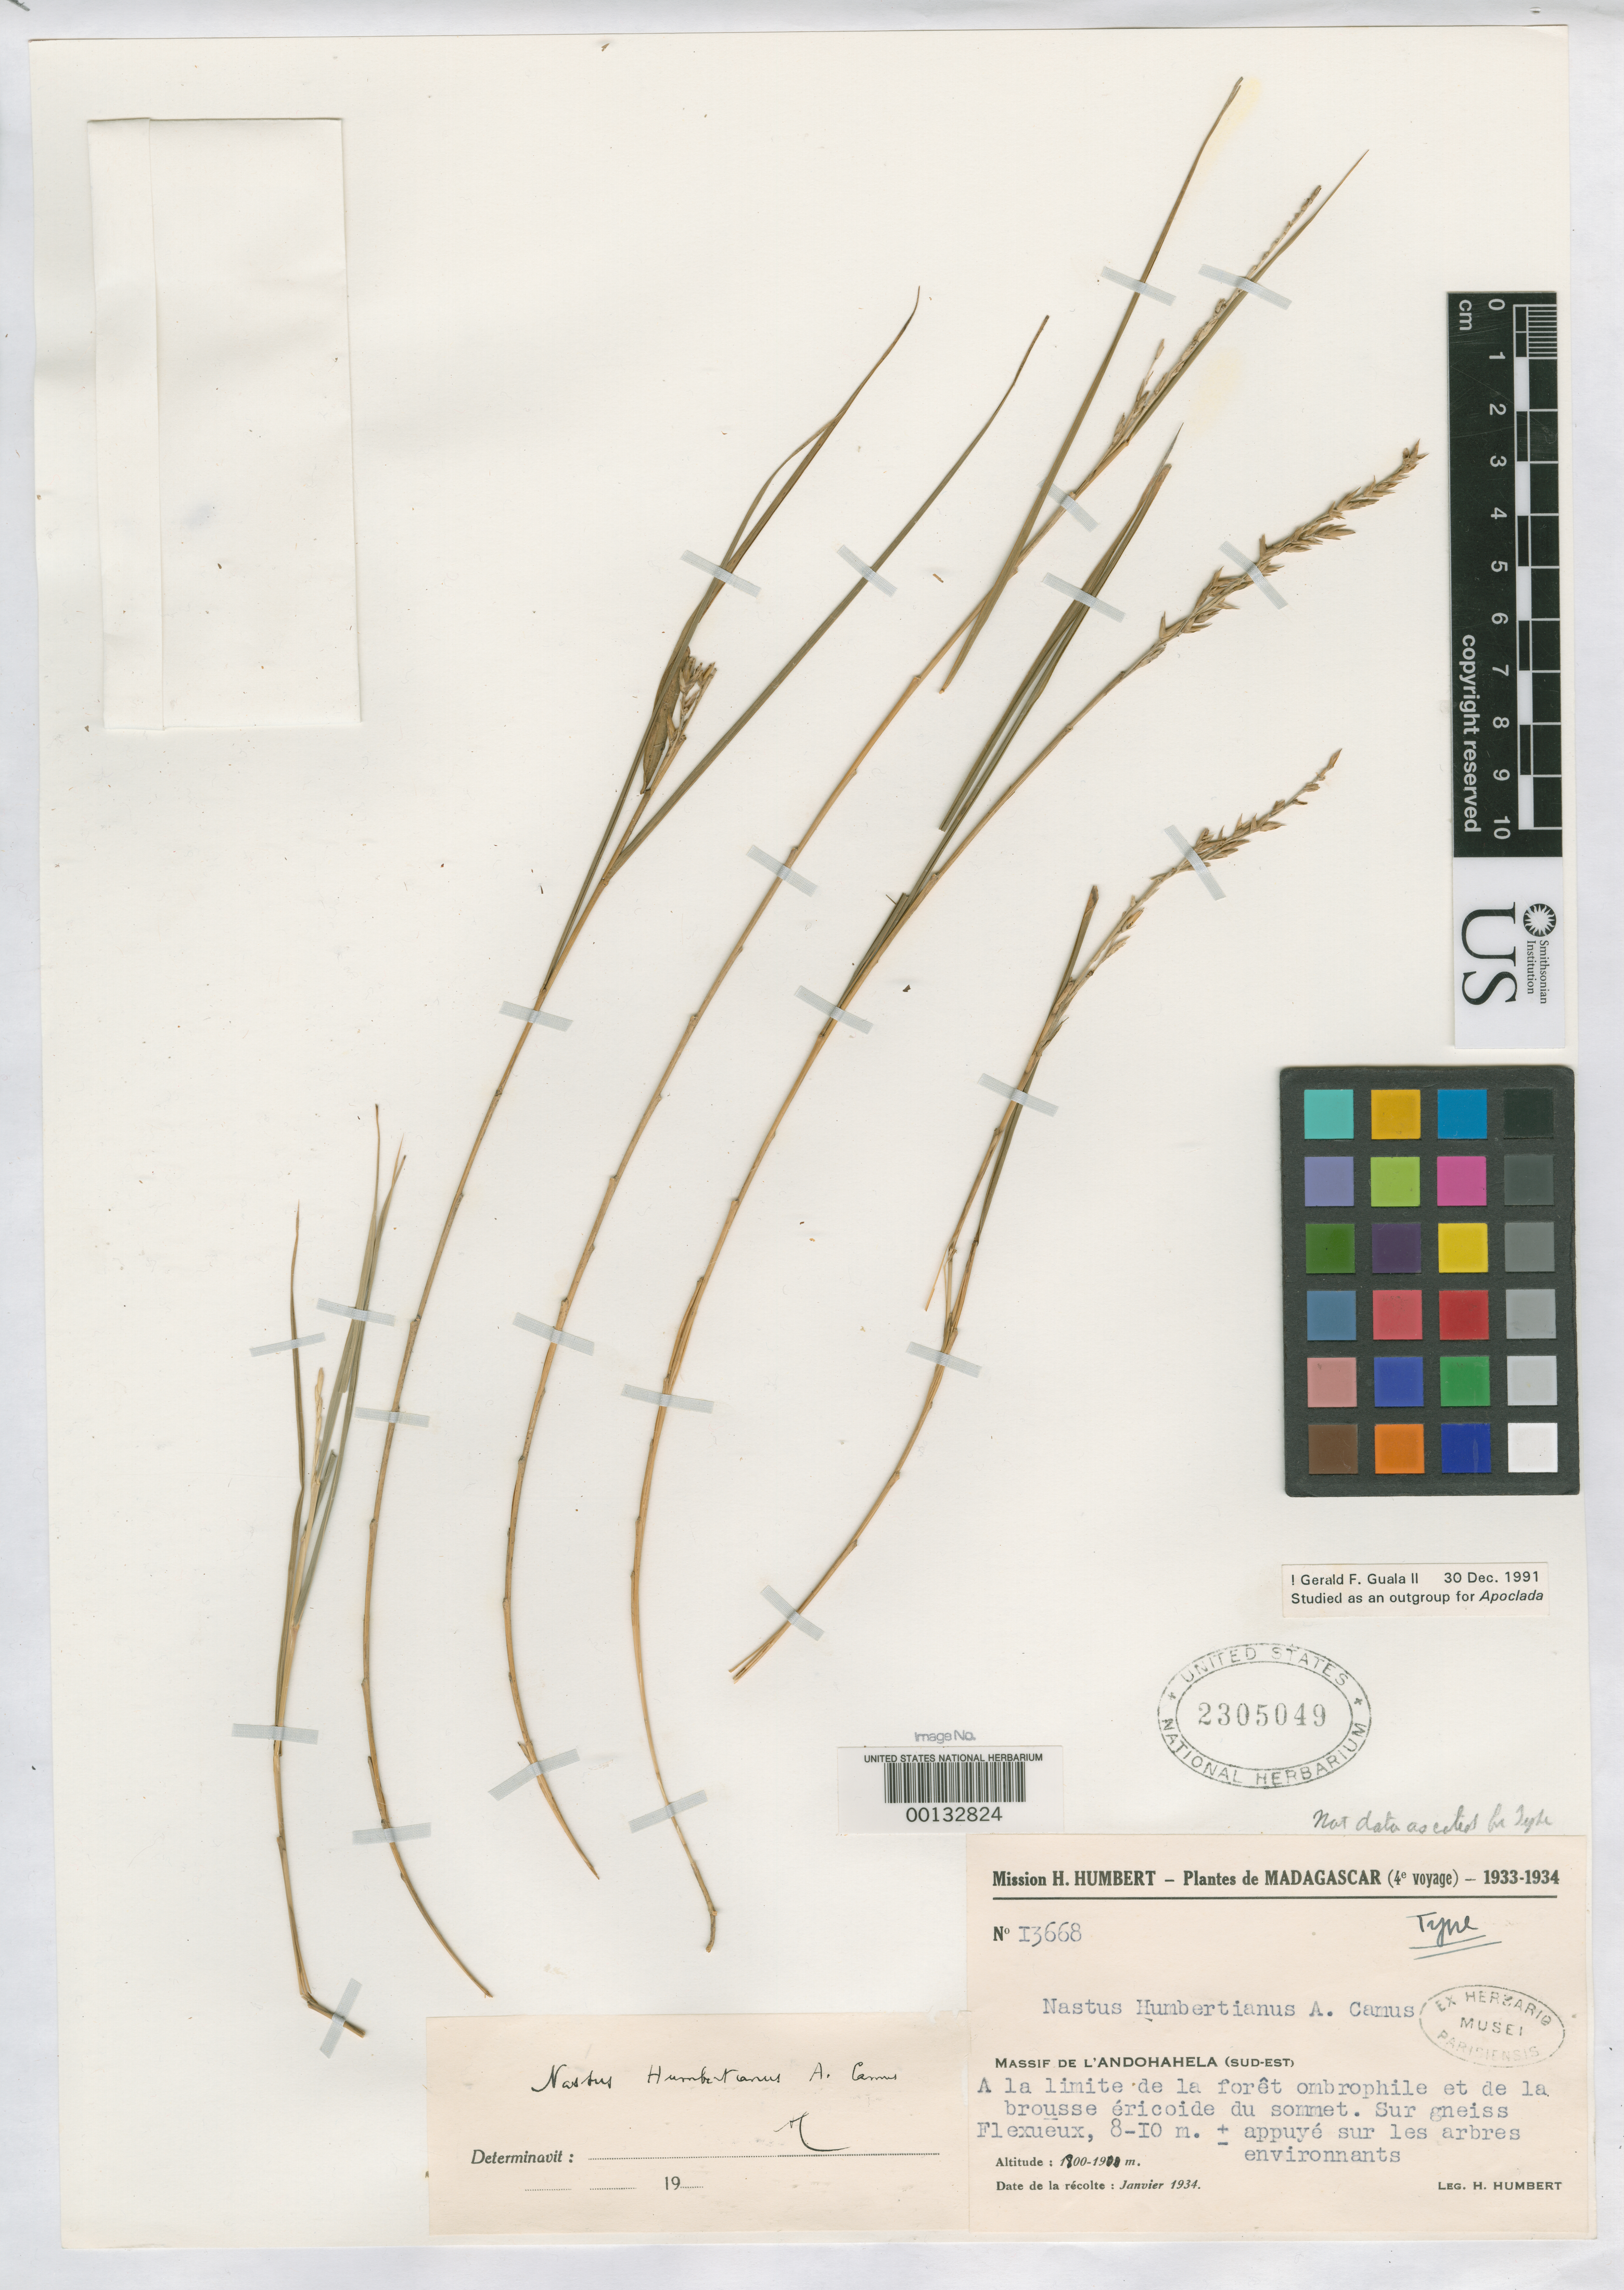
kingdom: Plantae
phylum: Tracheophyta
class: Liliopsida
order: Poales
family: Poaceae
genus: Nastus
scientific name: Nastus humbertianus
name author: A. Camus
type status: Type Collection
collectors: H. Humbert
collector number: I 3668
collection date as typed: Jan 1934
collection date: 1934-01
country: Madagascar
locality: Massif de l'Andohahela (sudest).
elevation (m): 1800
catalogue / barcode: US 2305049